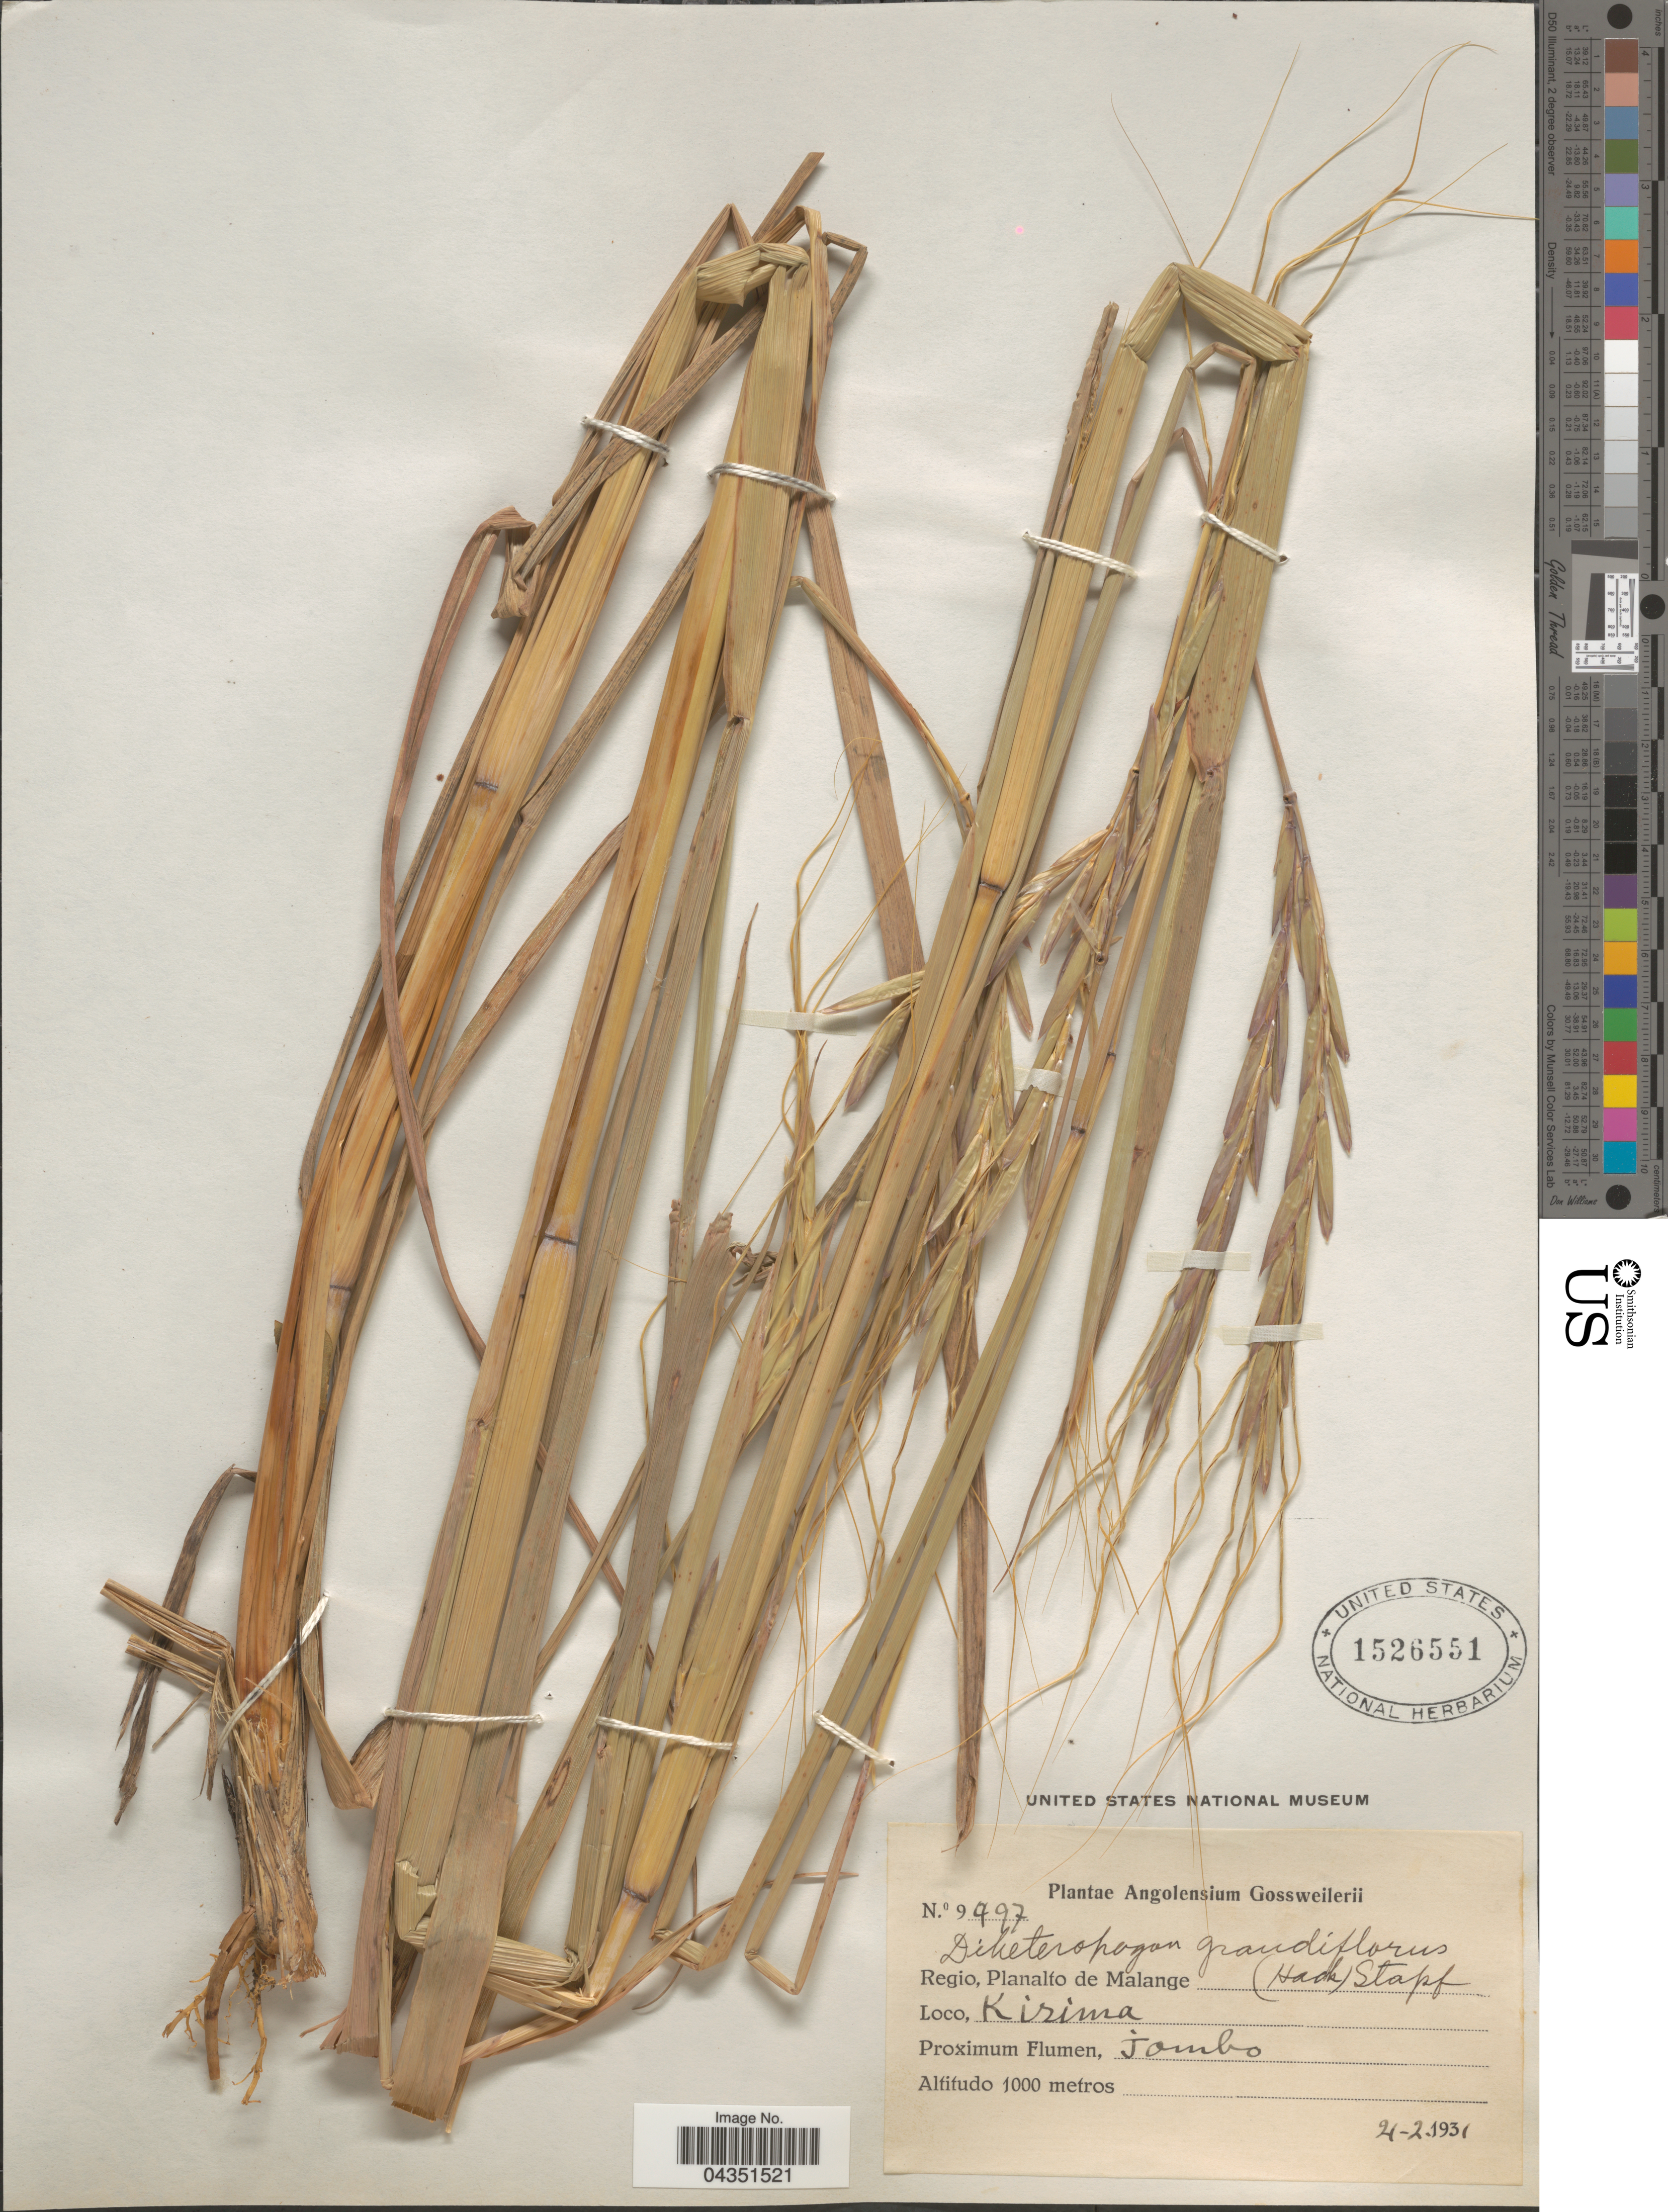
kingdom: Plantae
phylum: Tracheophyta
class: Liliopsida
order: Poales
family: Poaceae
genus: Diheteropogon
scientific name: Diheteropogon filifolius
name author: (Nees) Clayton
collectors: -. Gossweiler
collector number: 9497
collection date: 1931-02-21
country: Angola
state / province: Malange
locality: Regio, Planalto de Malange. Kirima. Proximum Flumen, Jambo.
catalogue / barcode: US 1526551